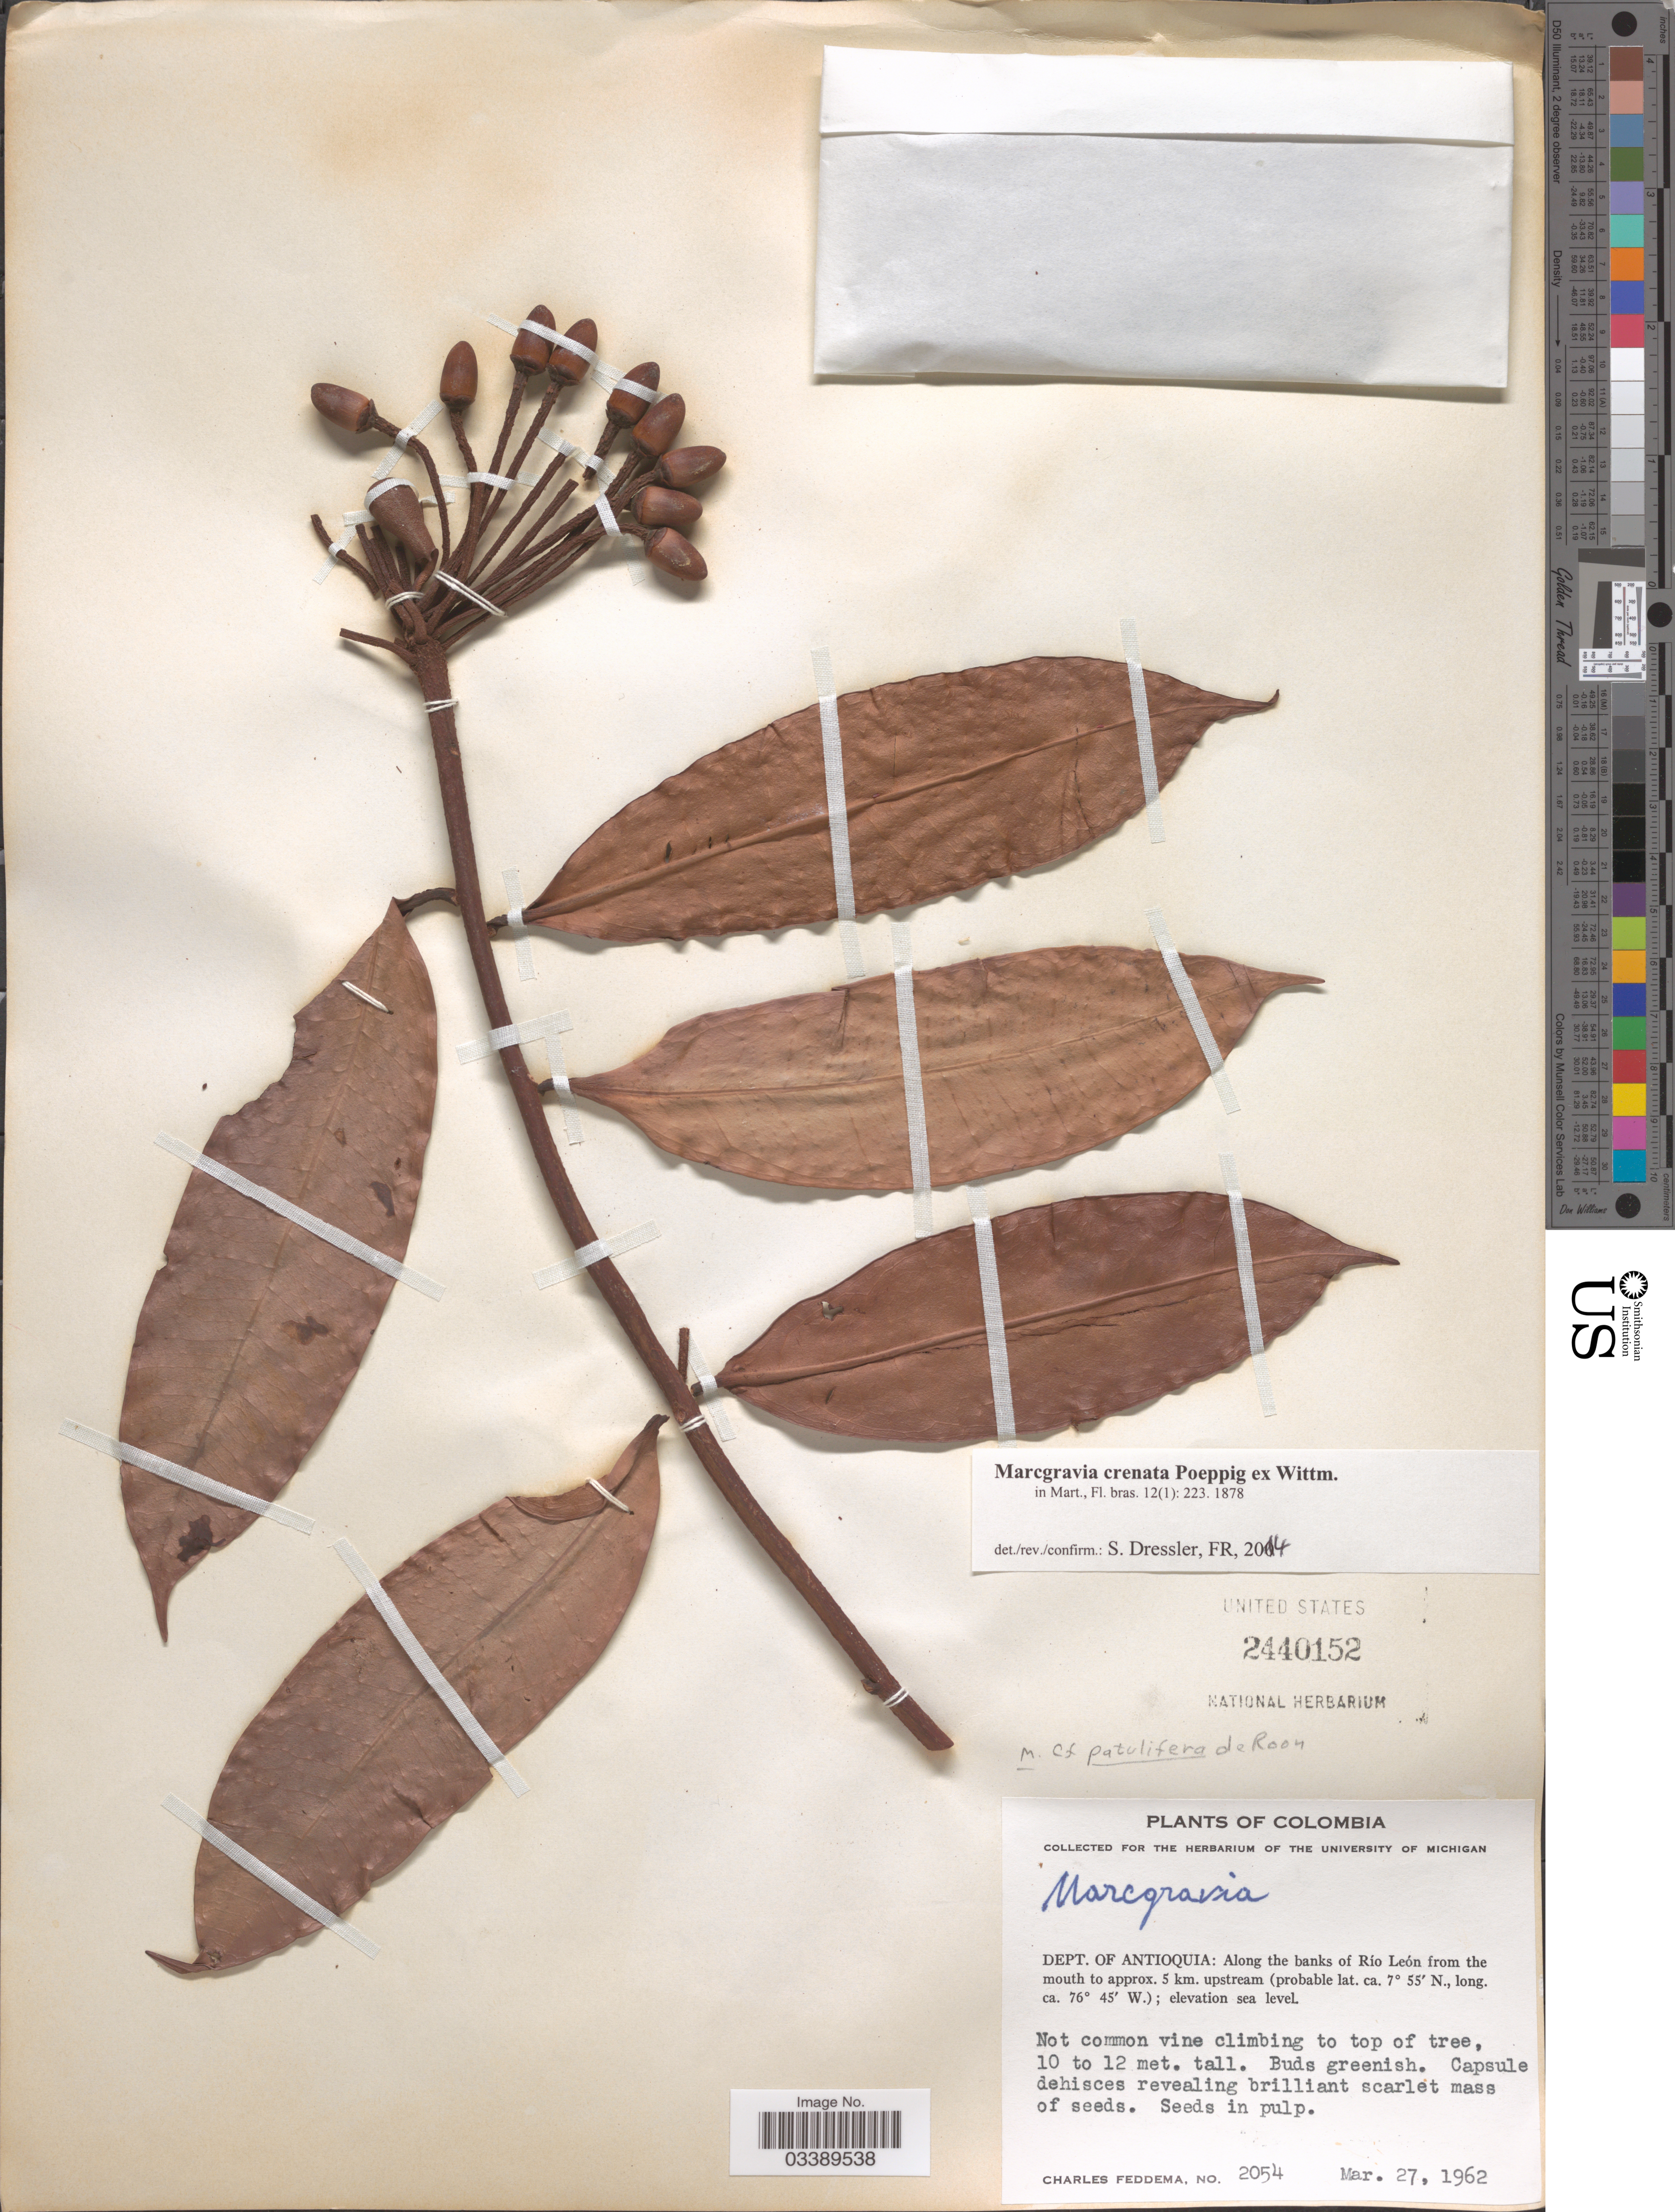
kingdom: Plantae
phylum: Tracheophyta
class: Magnoliopsida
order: Ericales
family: Marcgraviaceae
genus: Marcgravia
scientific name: Marcgravia crenata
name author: Poepp. ex Wittm.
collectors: C. Feddema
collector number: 2054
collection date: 1962-03-27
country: Colombia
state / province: Antioquia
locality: Dept. of Antioquia: Along the banks of Río León from the mouth to approx. 5 km. upstream.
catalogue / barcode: US 2440152